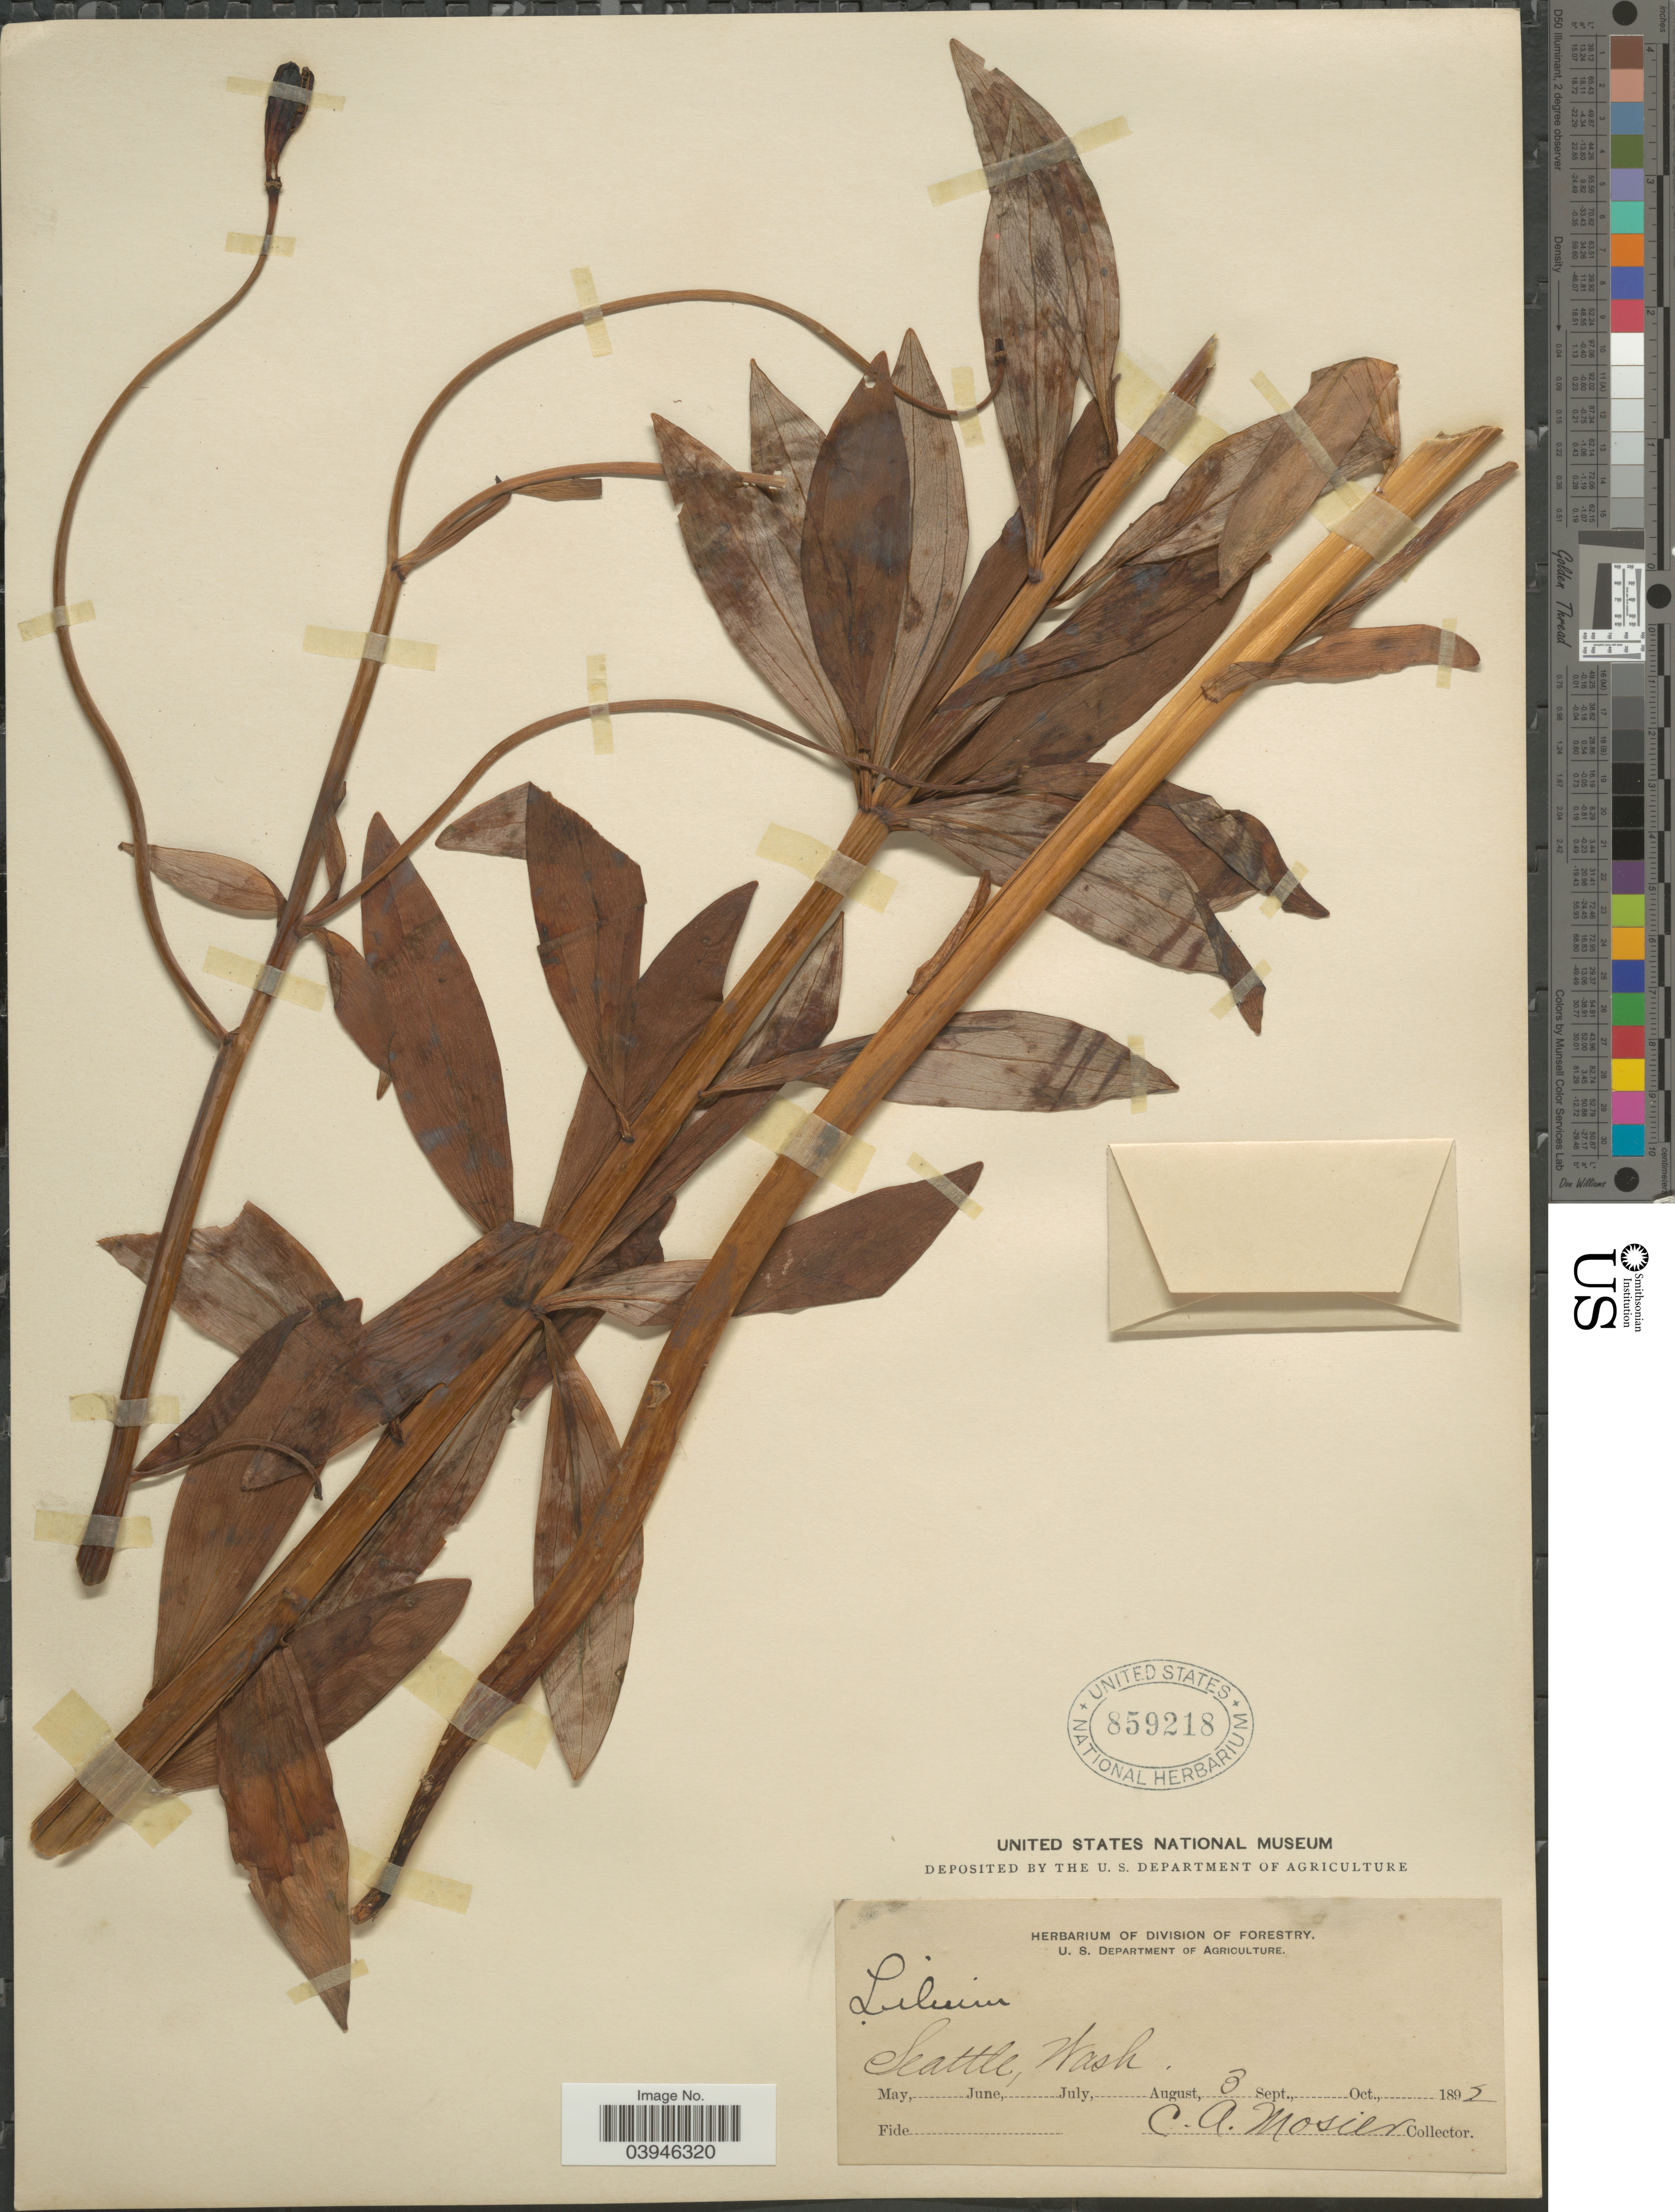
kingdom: Plantae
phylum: Tracheophyta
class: Liliopsida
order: Liliales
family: Liliaceae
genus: Lilium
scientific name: Lilium sp.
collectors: C. A. Mosier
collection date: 1892-08-03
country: United States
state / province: Washington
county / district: King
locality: Seattle.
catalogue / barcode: US 859218